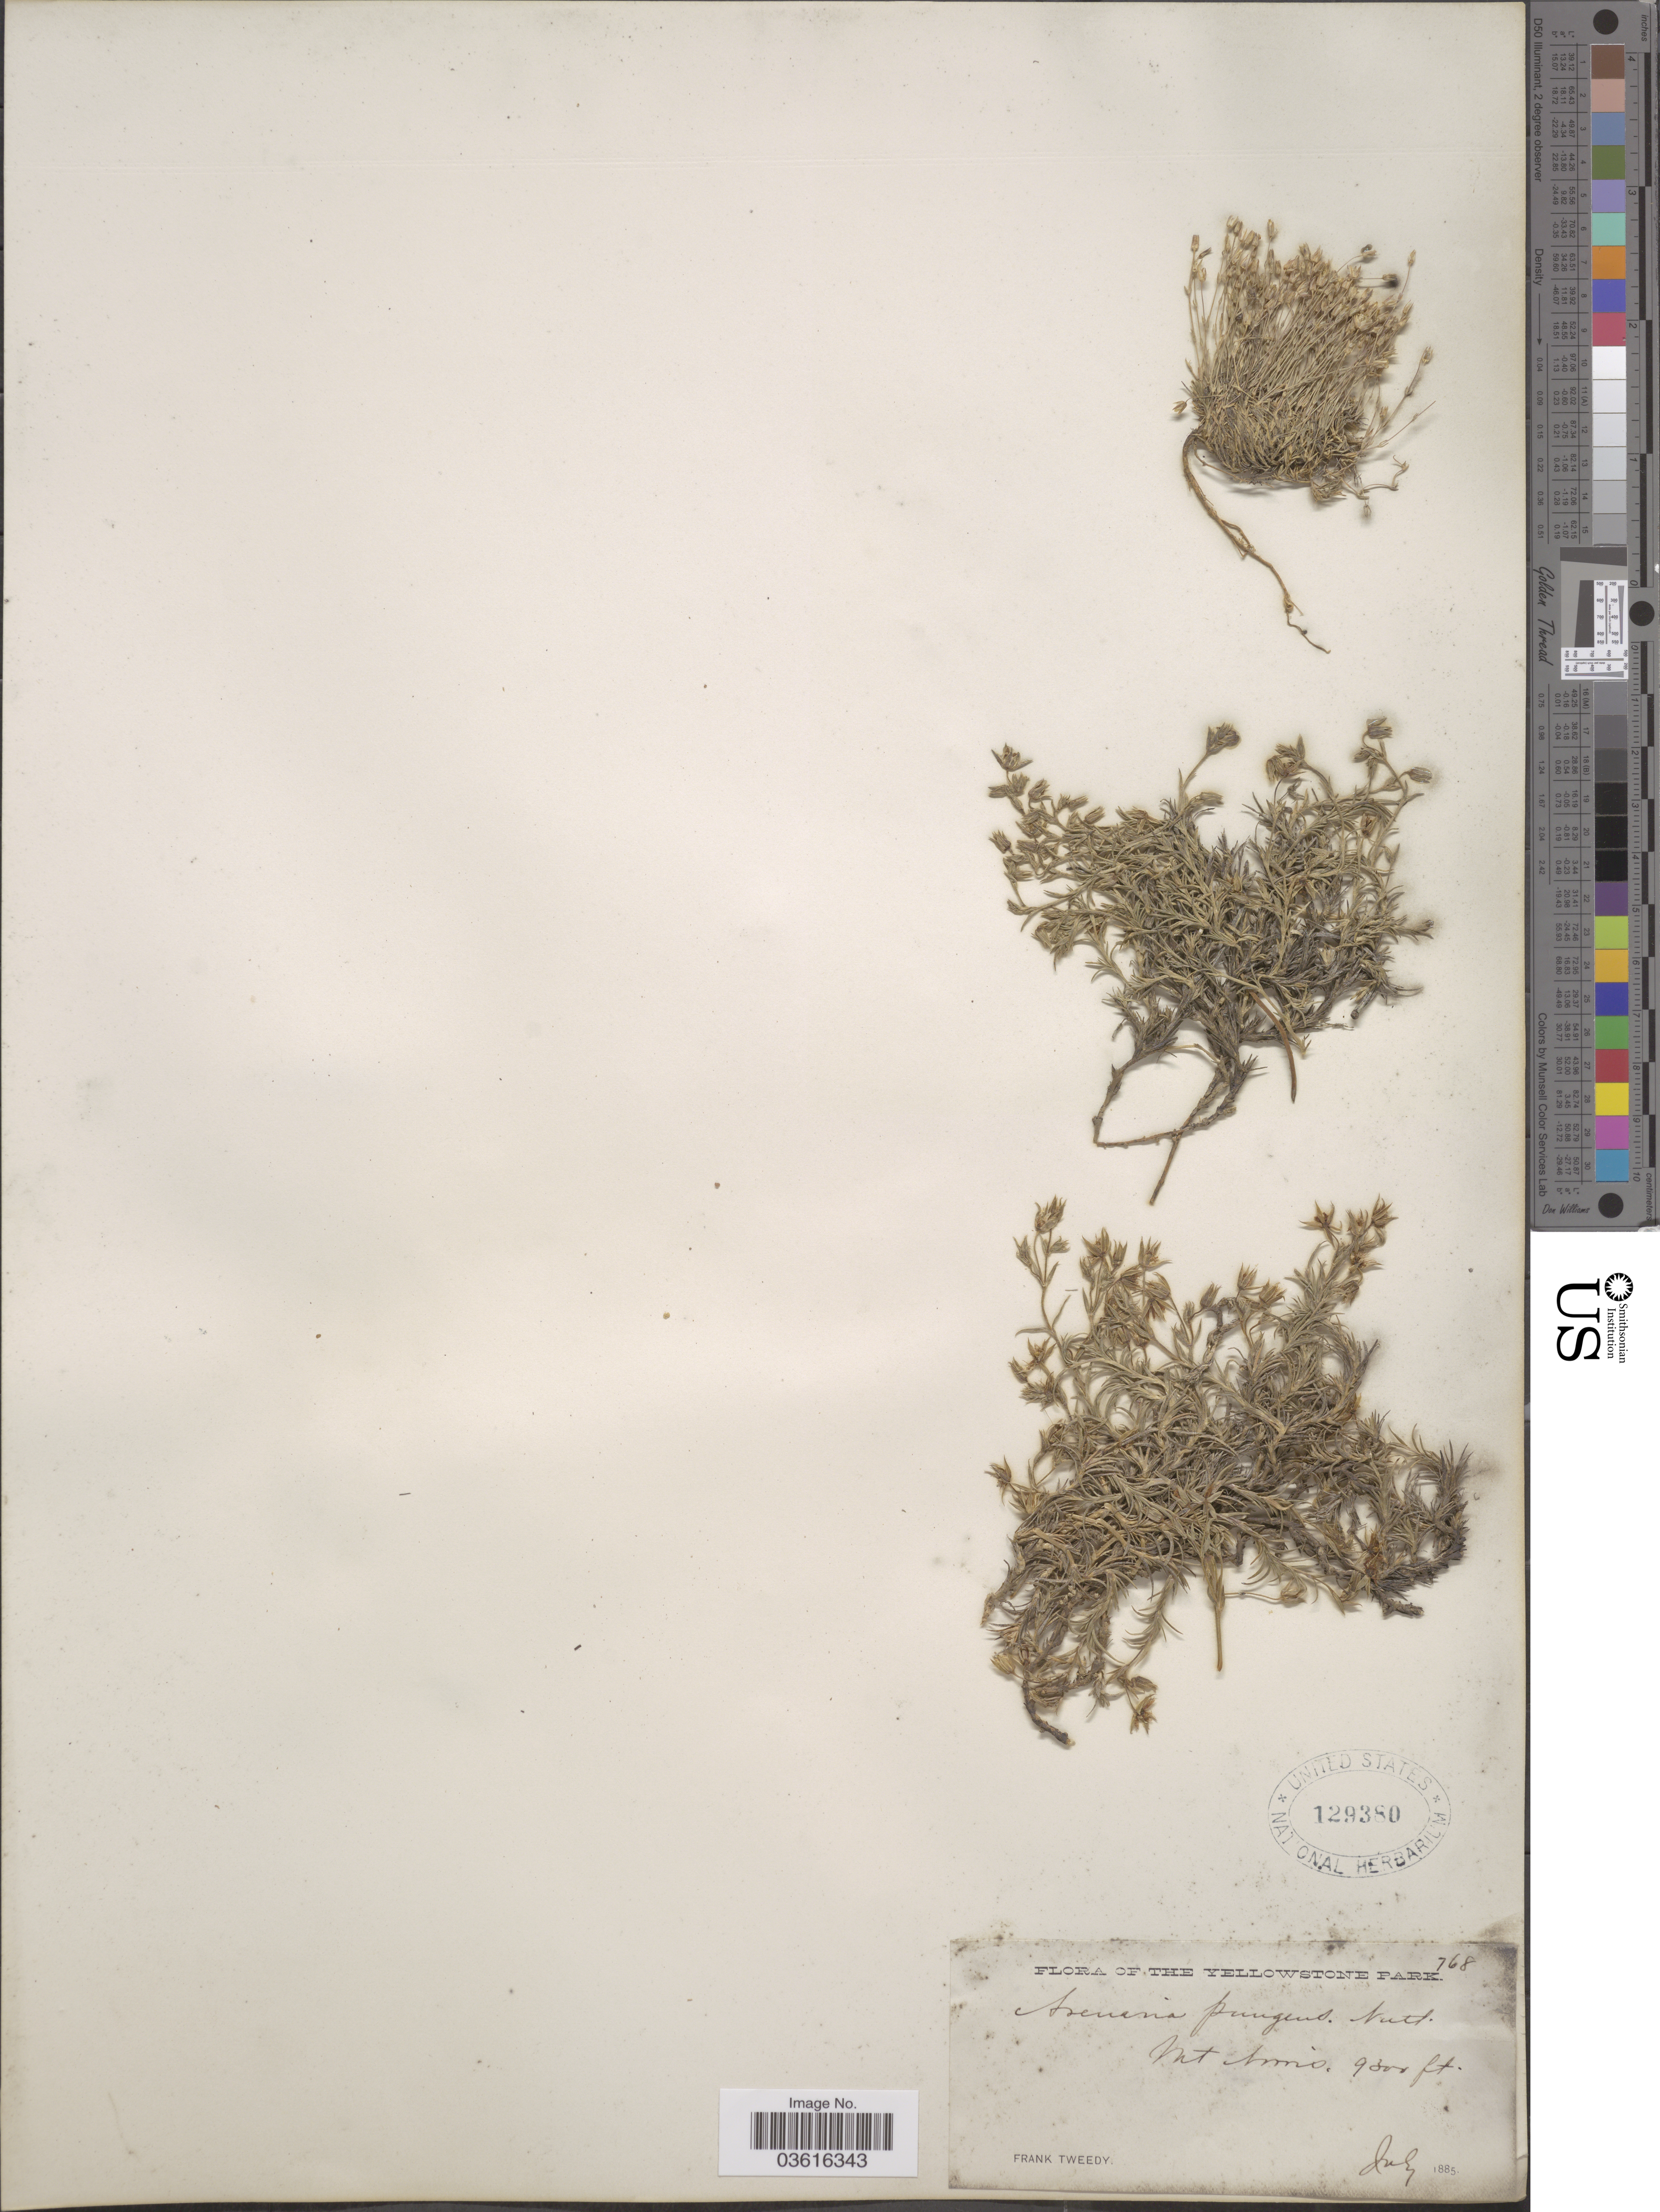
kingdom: Plantae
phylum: Tracheophyta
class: Magnoliopsida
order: Caryophyllales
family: Caryophyllaceae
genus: Minuartia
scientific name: Minuartia nuttallii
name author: (Pax) Briq.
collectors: F. Tweedy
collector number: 768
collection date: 1885-07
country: United States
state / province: Wyoming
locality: The Yellowstone Park. Mt Norris.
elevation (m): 2835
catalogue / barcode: US 129380